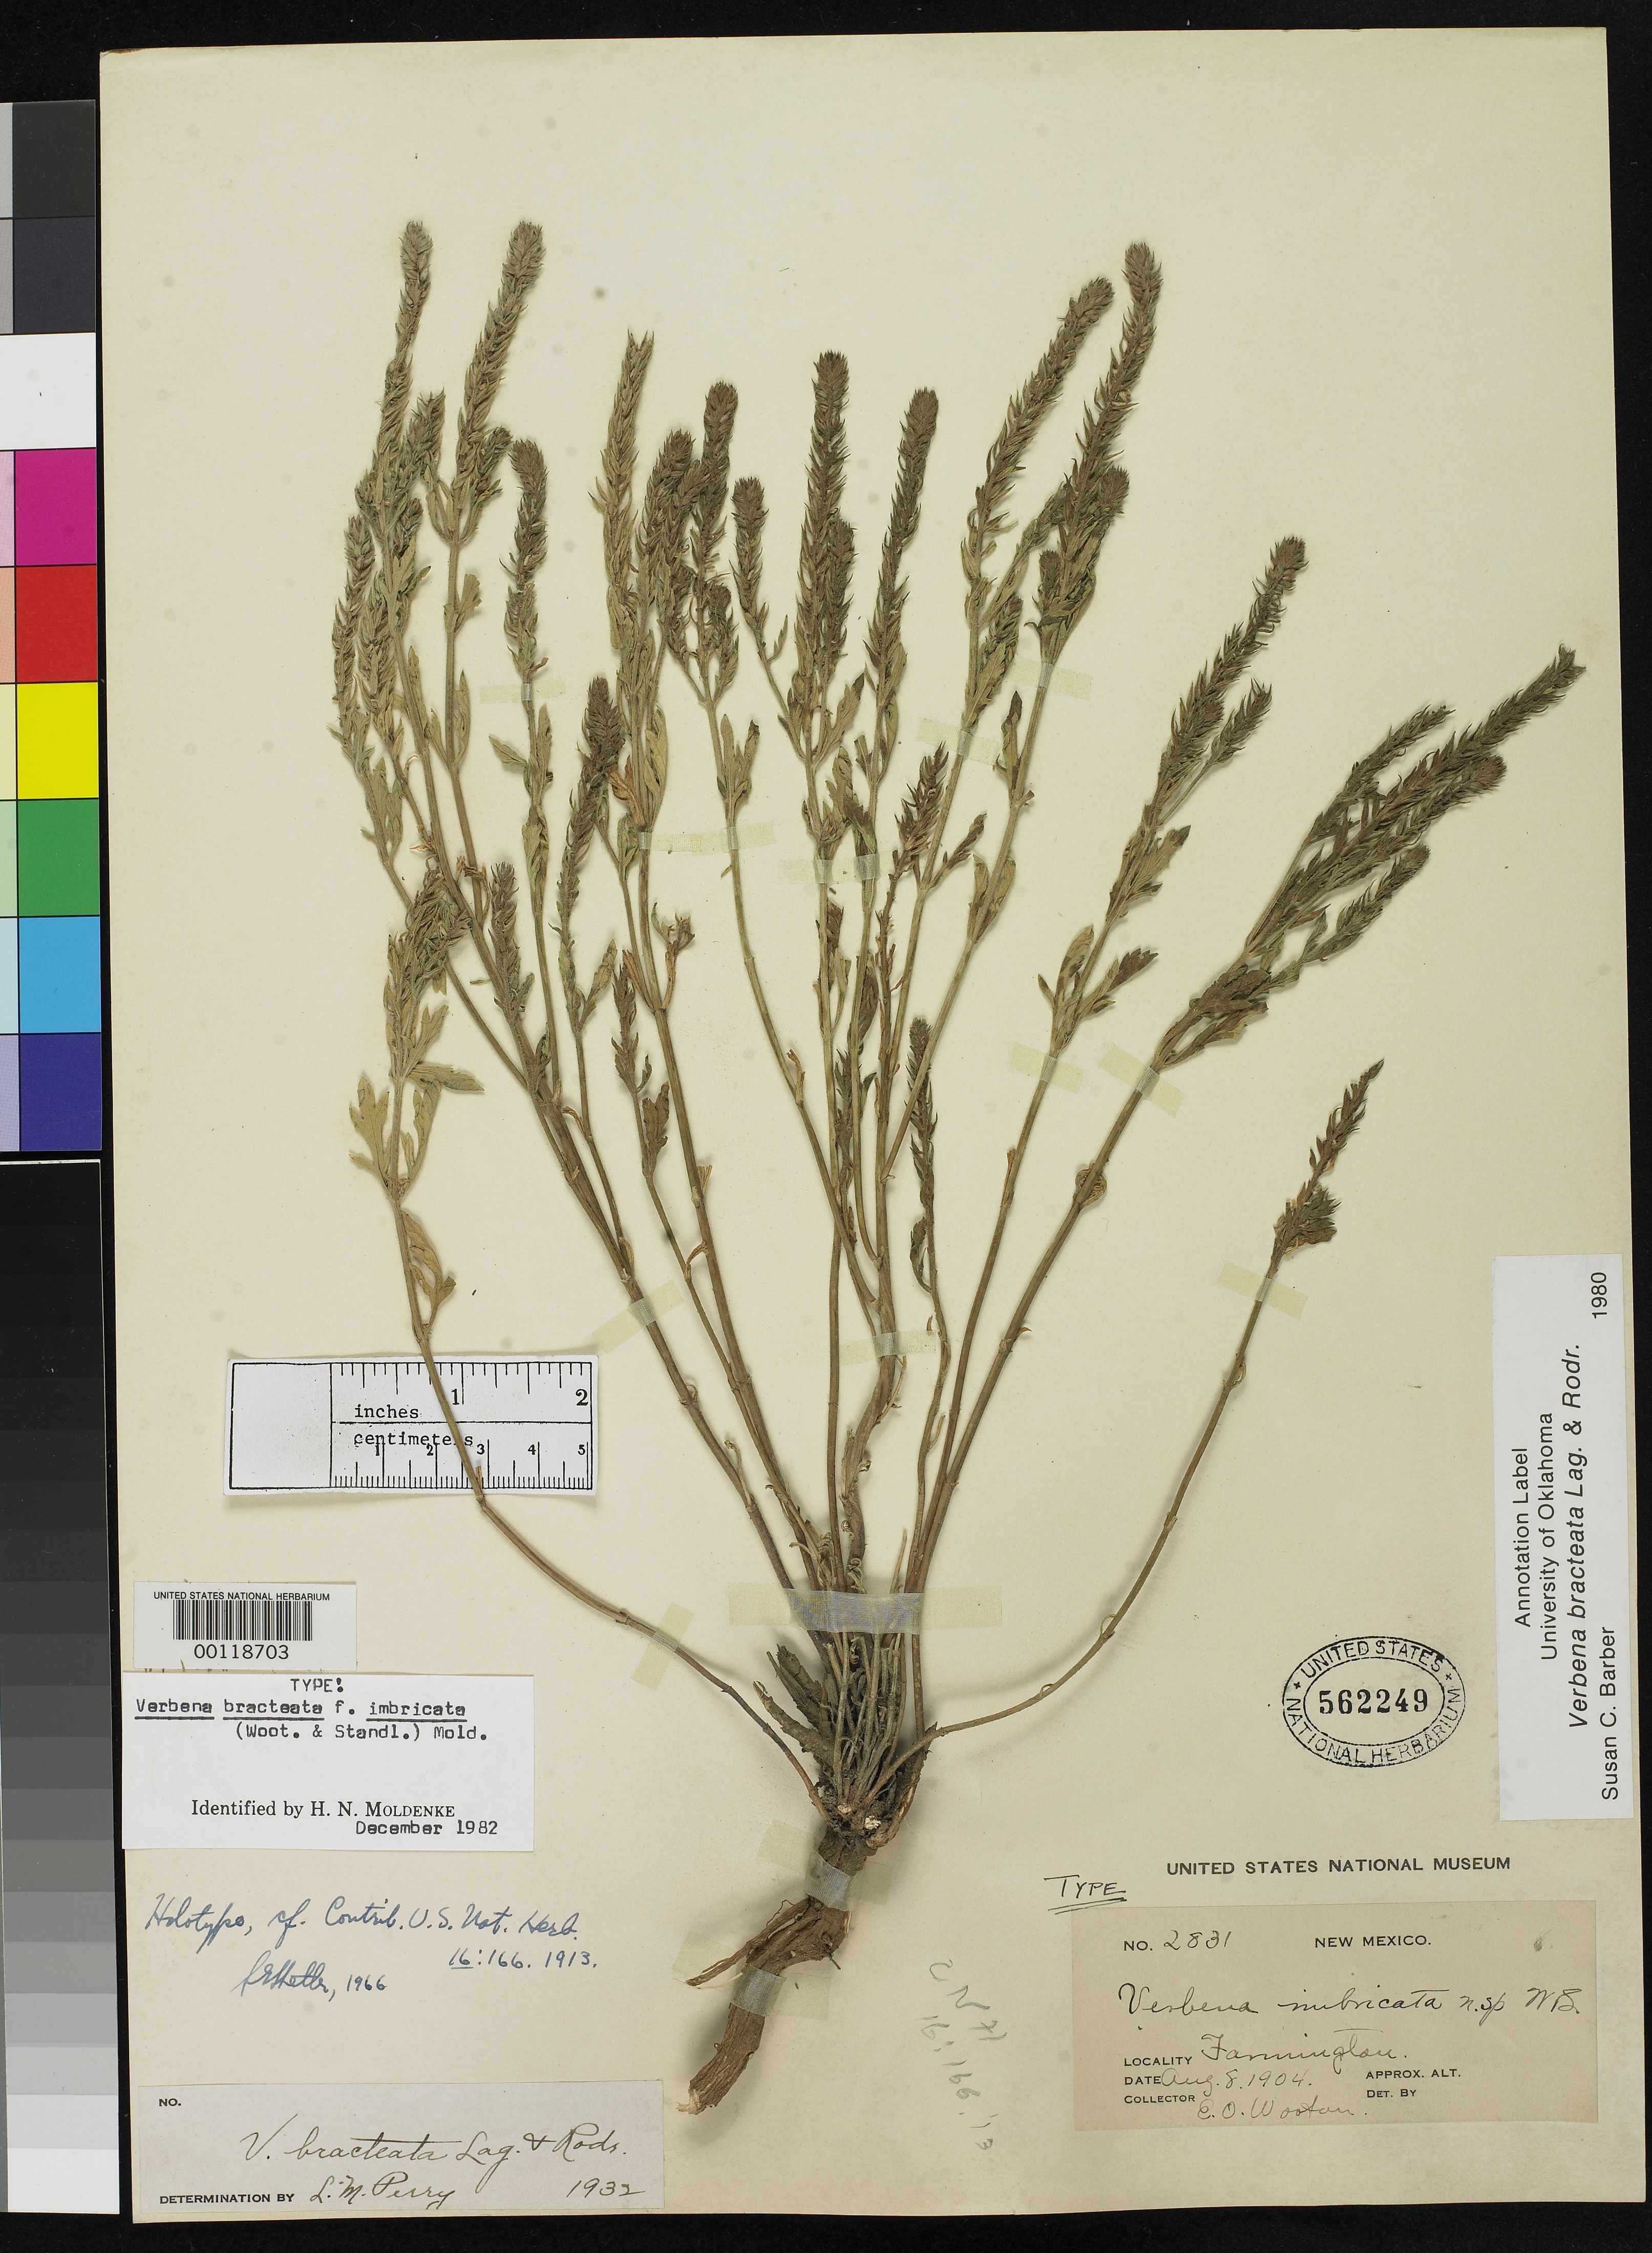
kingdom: Plantae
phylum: Tracheophyta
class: Magnoliopsida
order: Lamiales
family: Verbenaceae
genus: Verbena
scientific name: Verbena imbricata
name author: Wooton & Standl.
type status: Holotype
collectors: E. O. Wooton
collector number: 2831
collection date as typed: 08 Aug 1904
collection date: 1904-08-08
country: United States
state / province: New Mexico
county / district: San Juan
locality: Farmington.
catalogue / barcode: US 562249